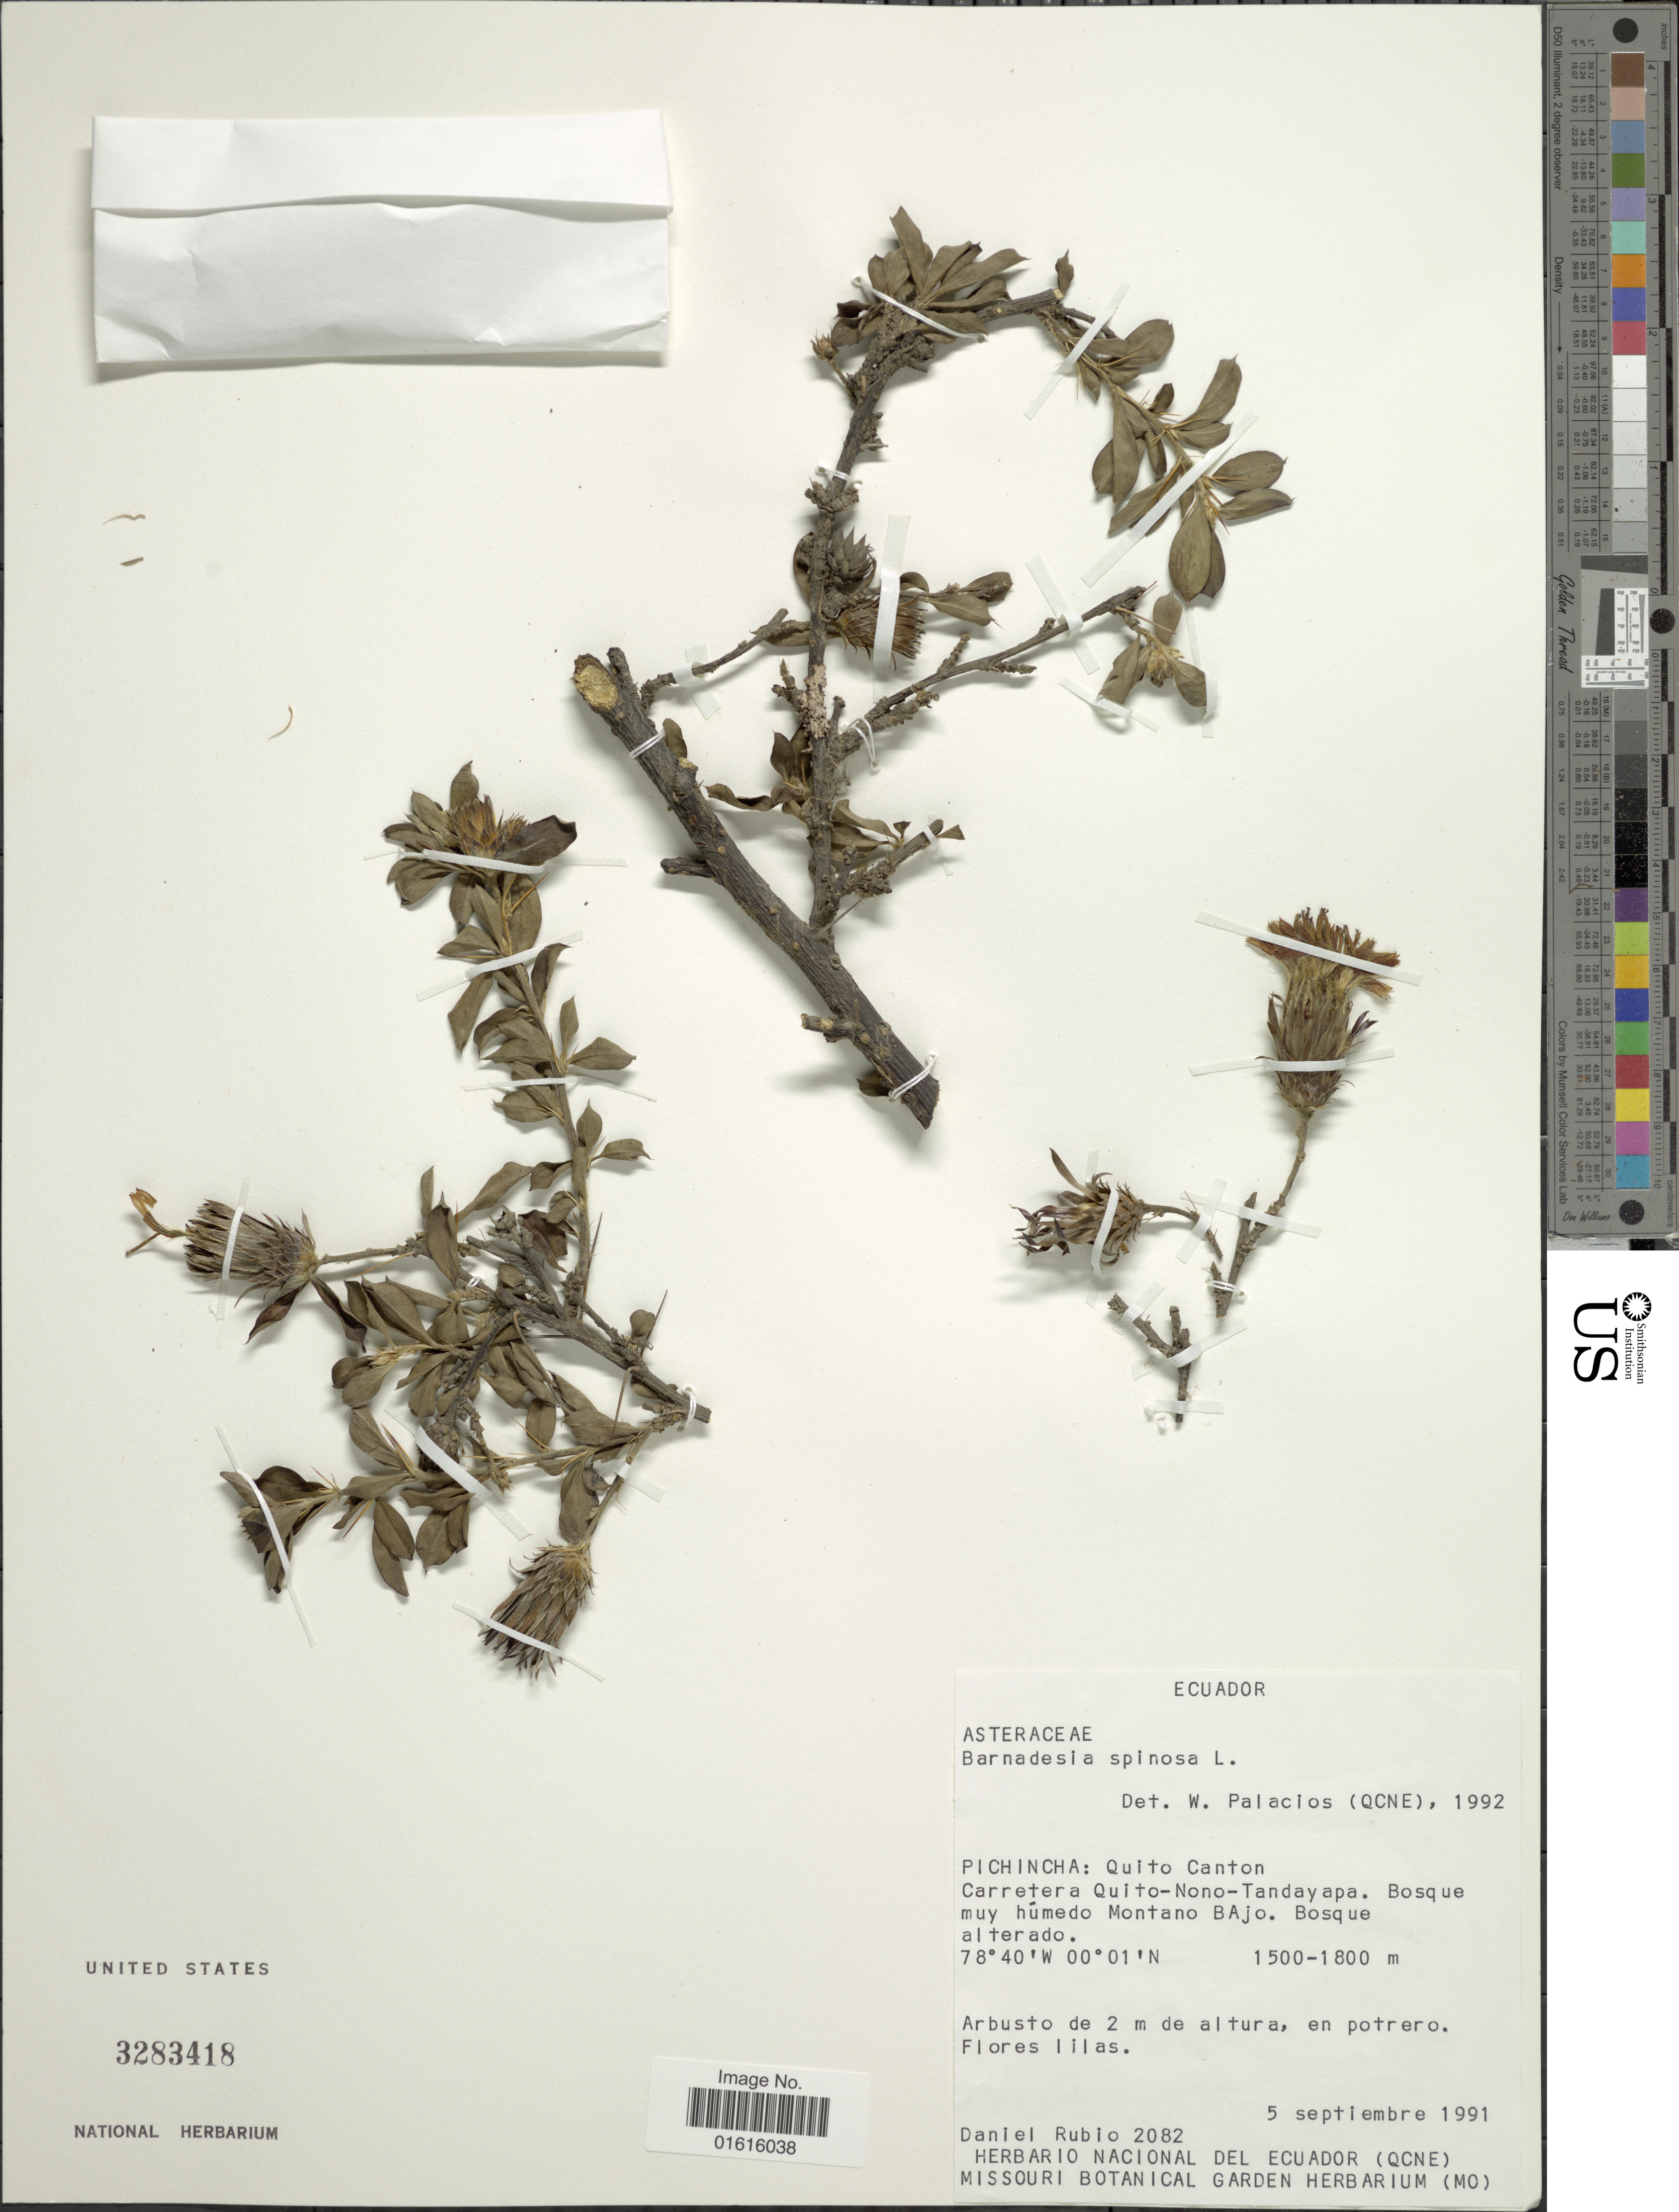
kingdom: Plantae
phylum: Tracheophyta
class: Magnoliopsida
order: Asterales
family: Asteraceae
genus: Barnadesia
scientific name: Barnadesia spinosa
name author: L. f.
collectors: D. Rubio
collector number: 2082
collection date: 1991-09-05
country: Ecuador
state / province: Pichincha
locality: Quito Canton Carretera Quito-Nono_tandayapa. Bosque muy humedo Montano Bajo. Bosque alterado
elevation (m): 1500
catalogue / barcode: US 3283418